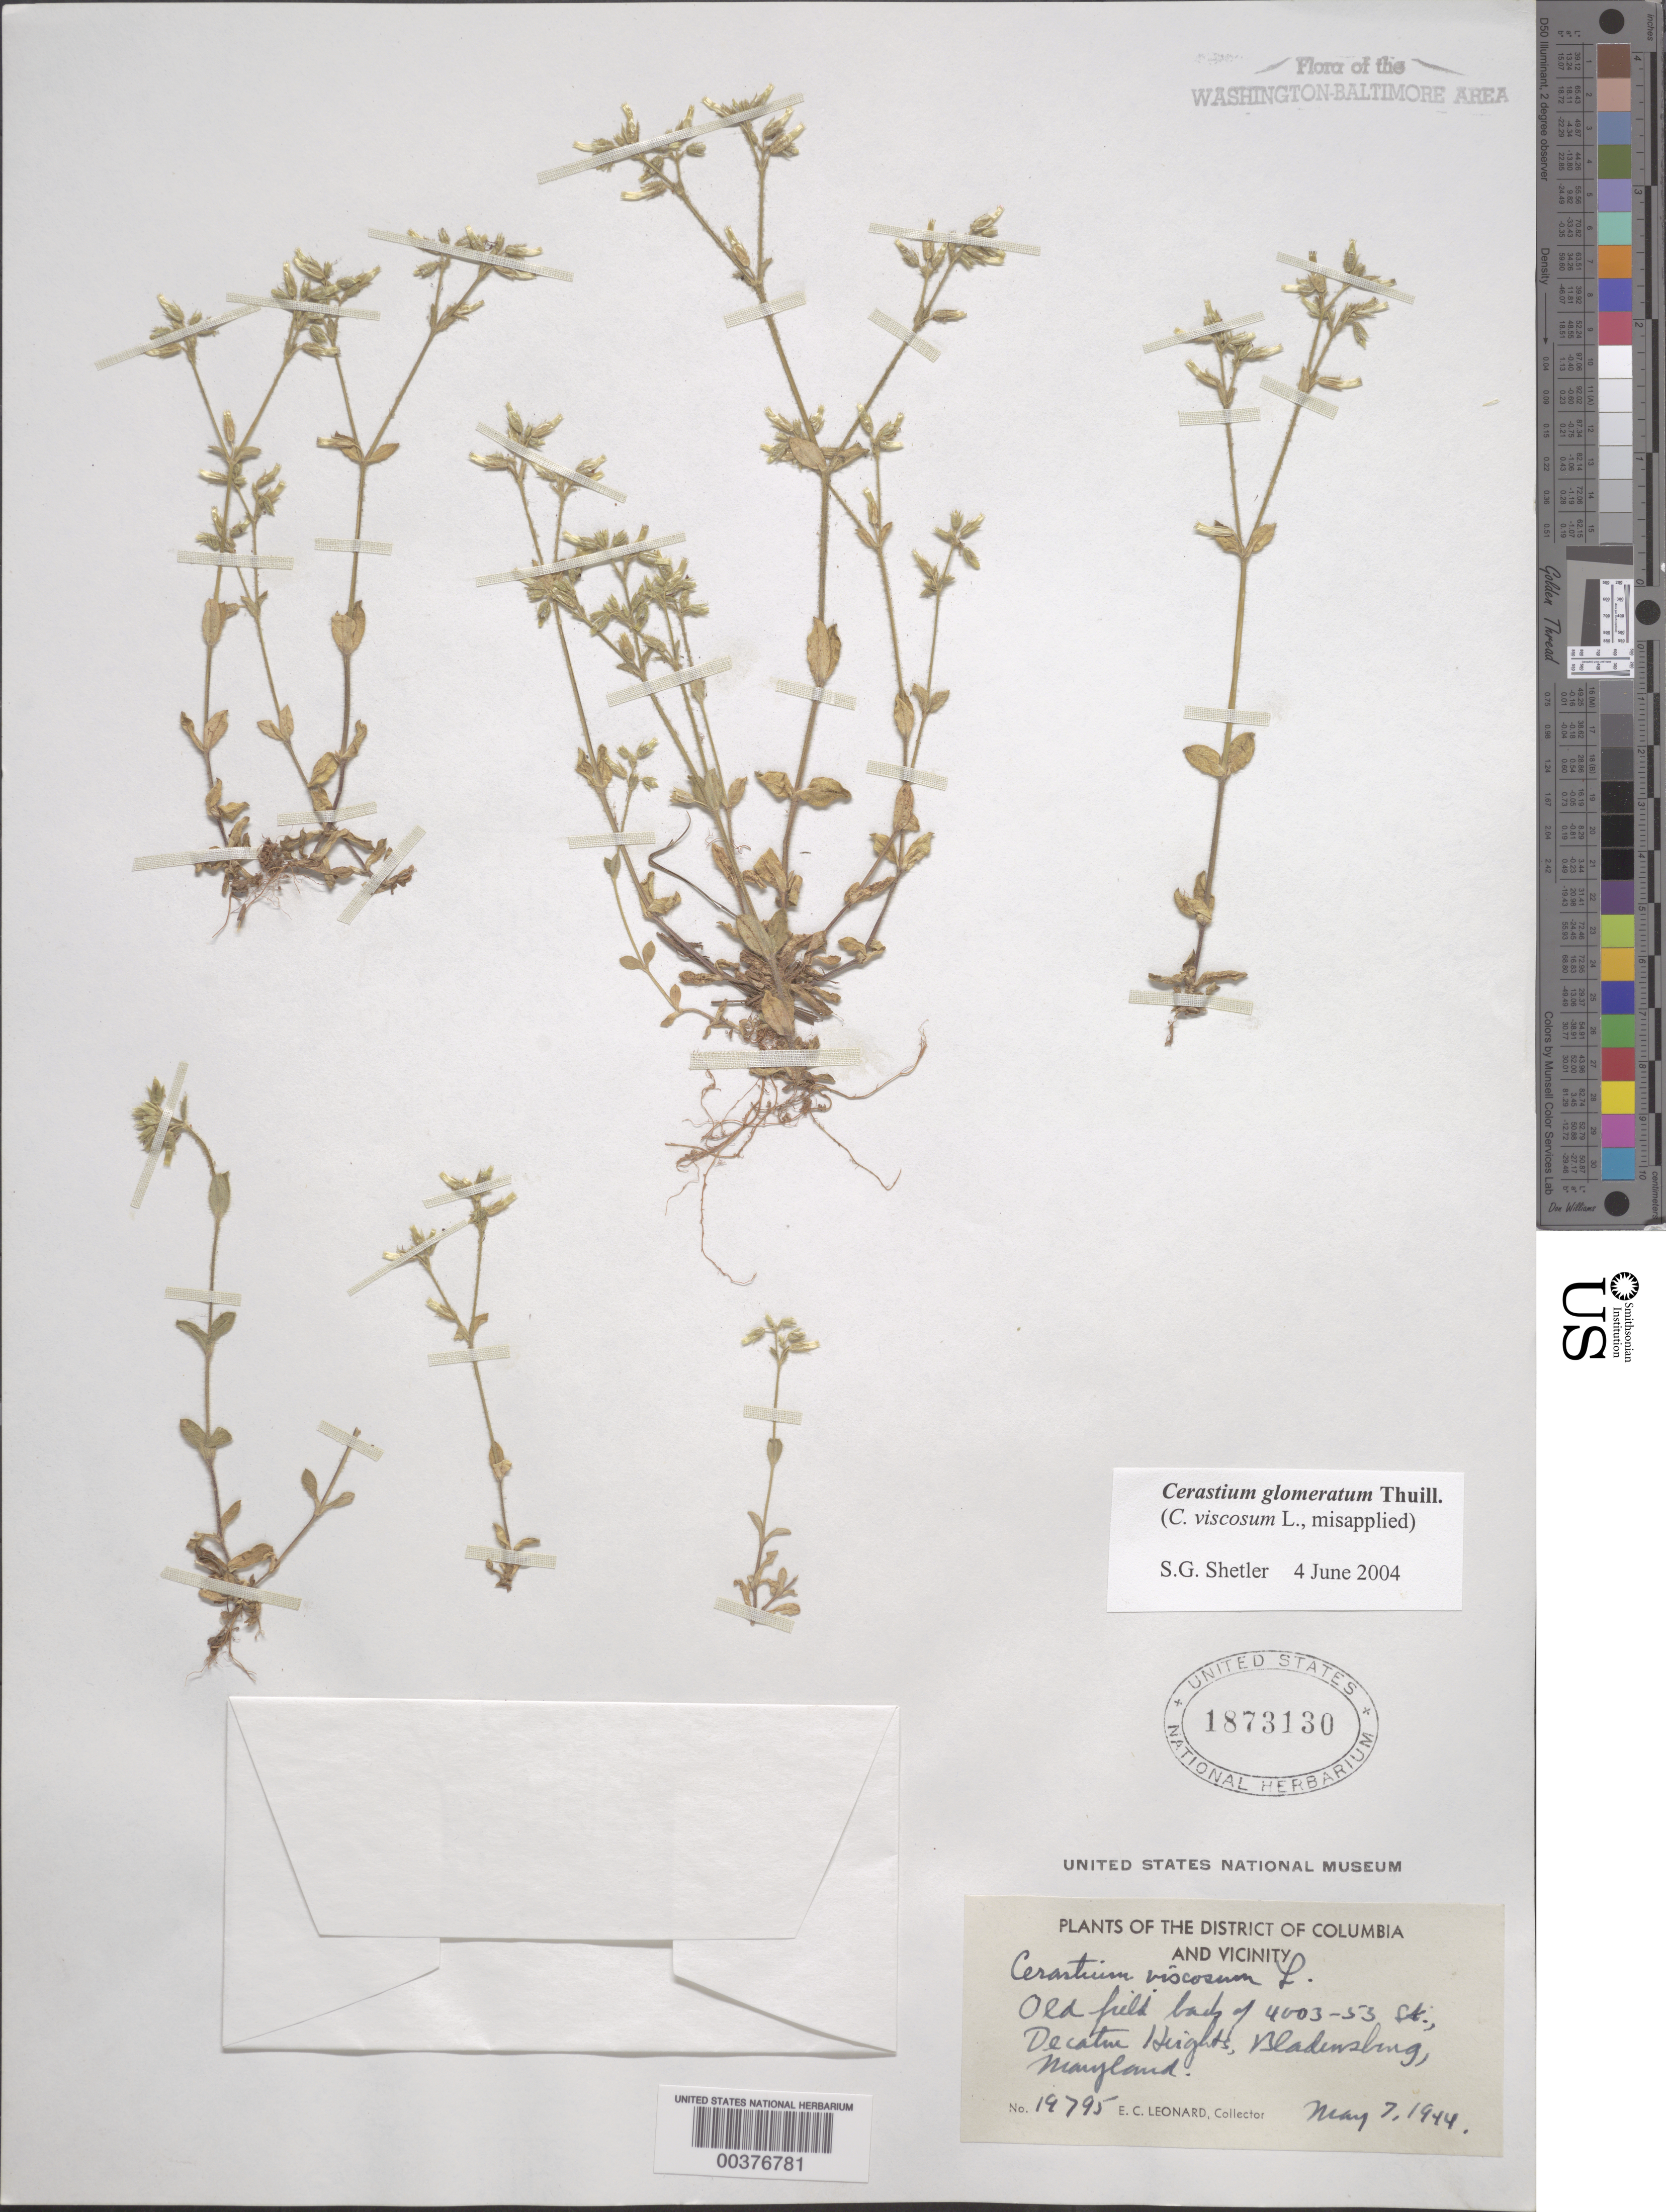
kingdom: Plantae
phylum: Tracheophyta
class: Magnoliopsida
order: Caryophyllales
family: Caryophyllaceae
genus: Cerastium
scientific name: Cerastium glomeratum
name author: Thuill.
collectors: E. C. Leonard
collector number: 19795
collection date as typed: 07 May 1944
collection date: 1944-05-07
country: United States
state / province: Maryland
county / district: Prince George's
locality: Decatur Heights, Bladensburg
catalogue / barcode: US 1873130